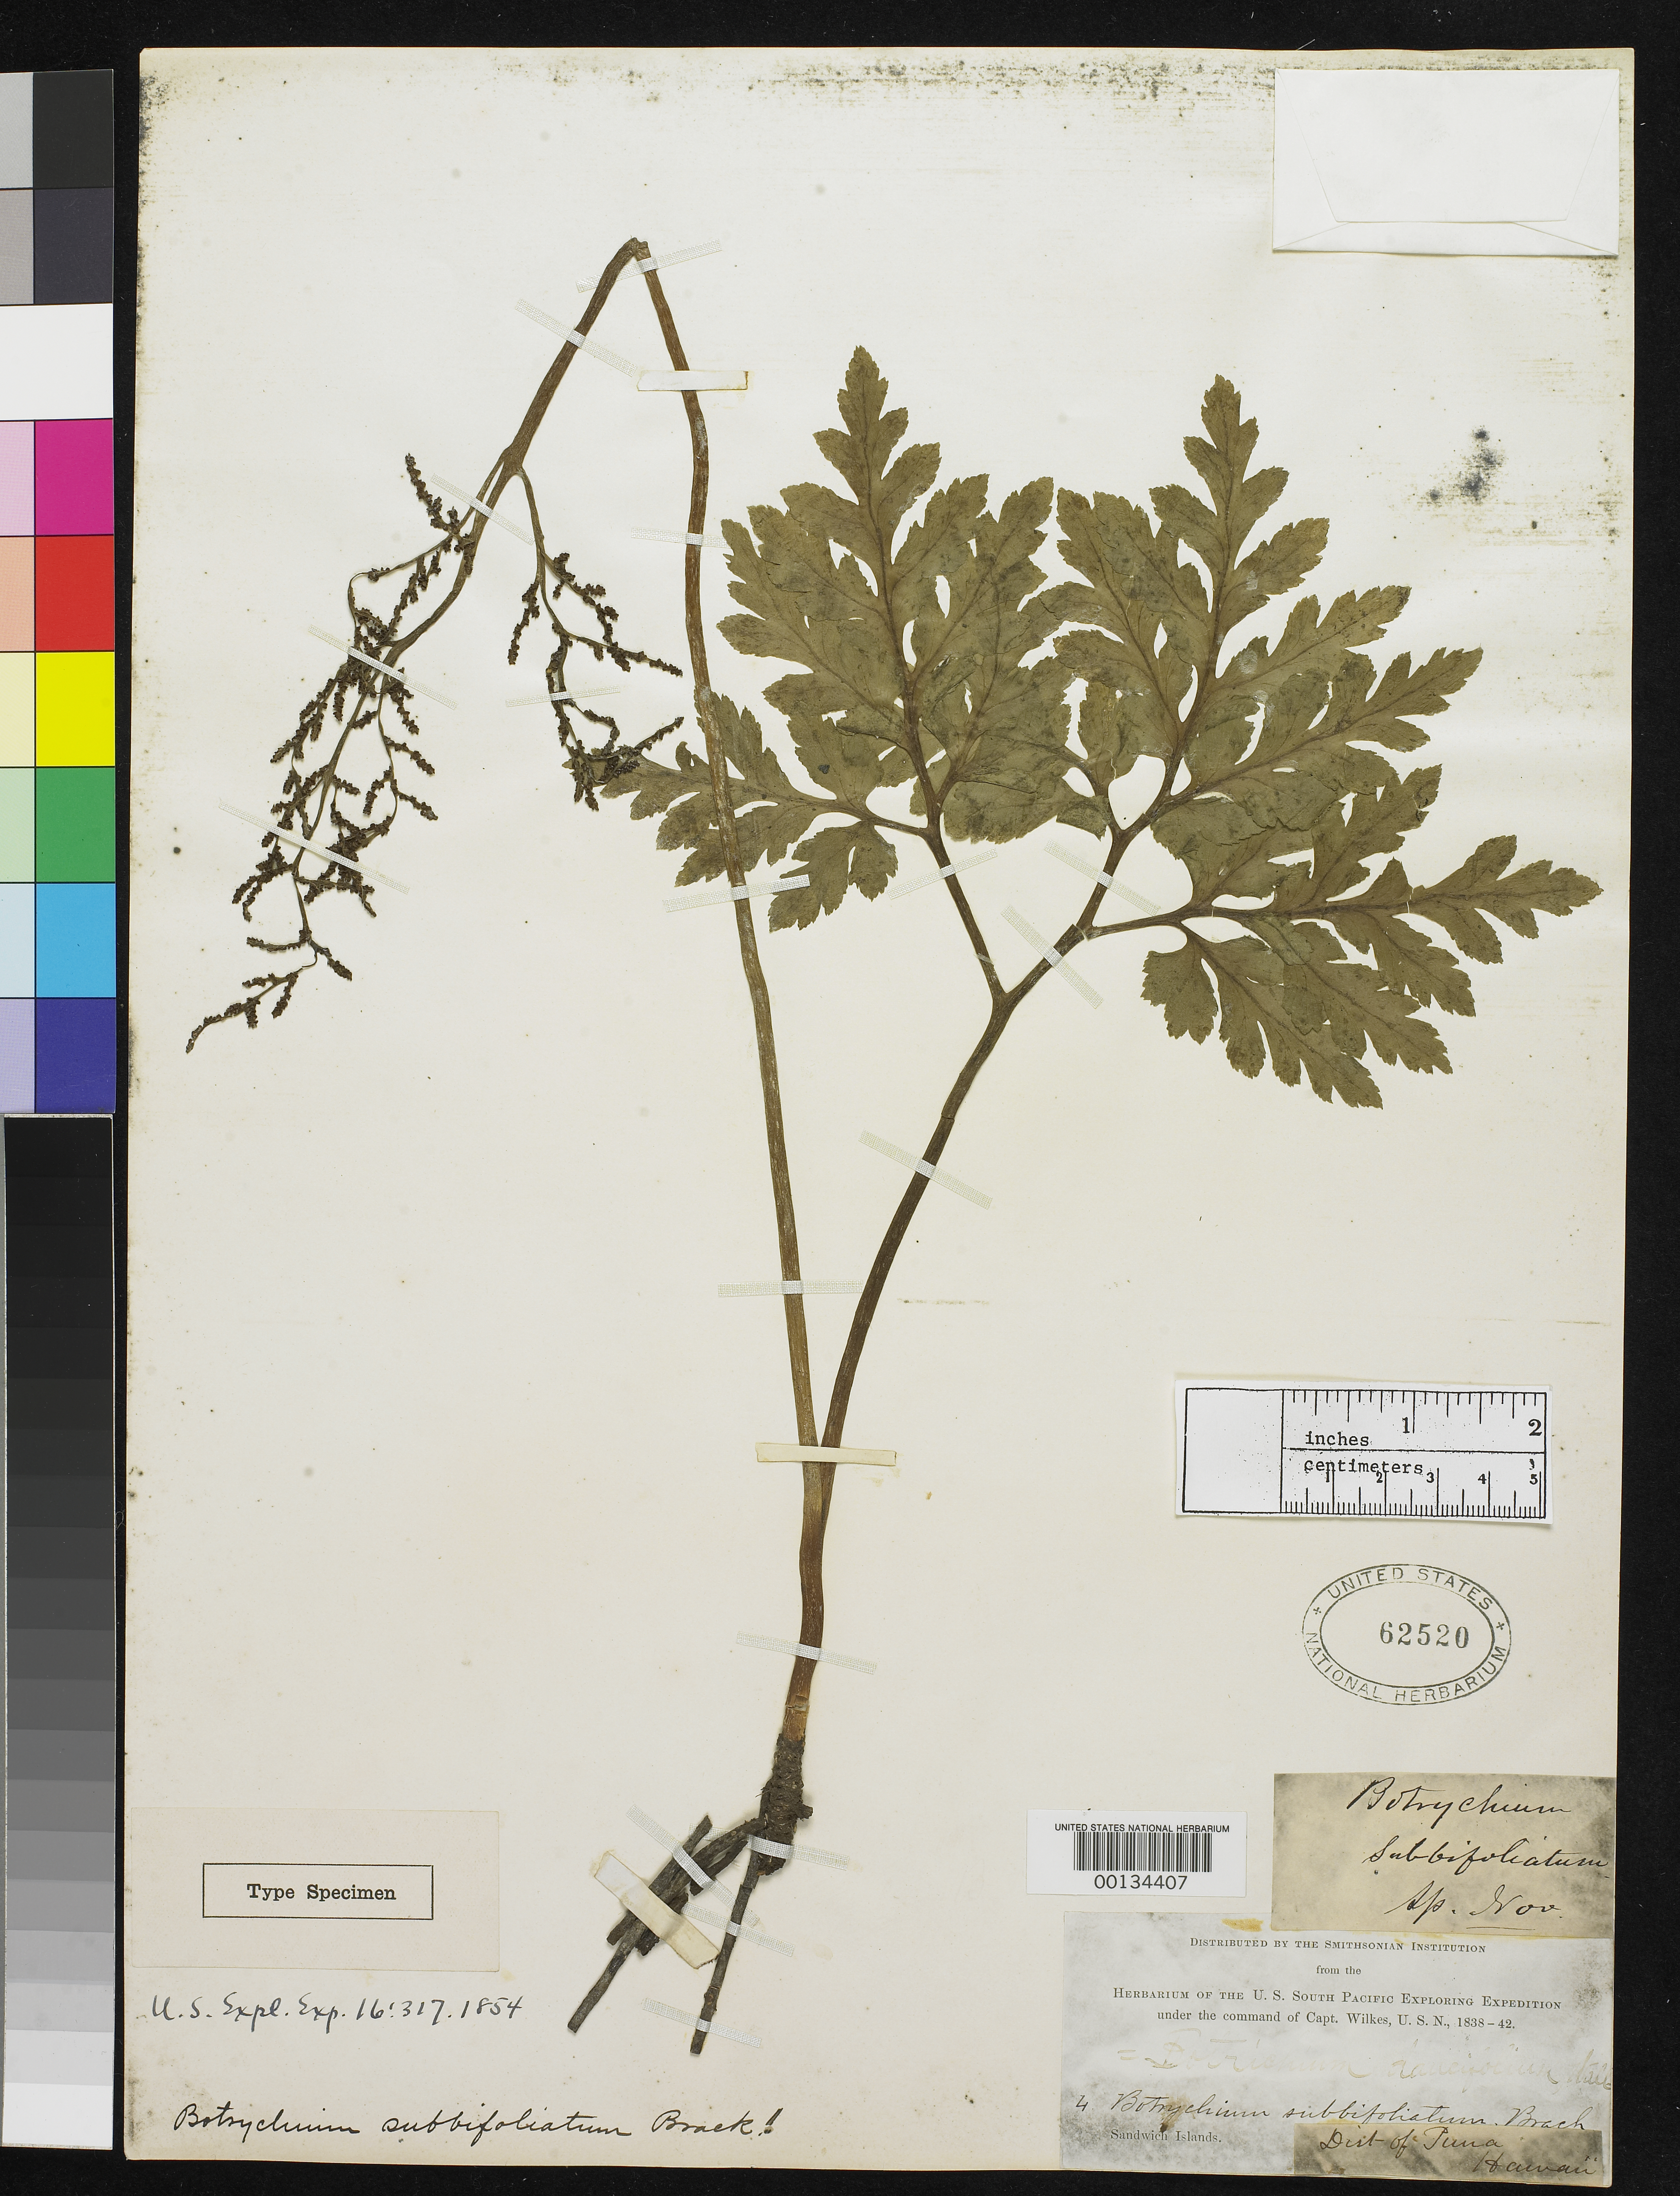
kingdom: Plantae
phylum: Tracheophyta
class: Polypodiopsida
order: Ophioglossales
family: Ophioglossaceae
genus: Botrychium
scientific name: Botrychium subbifoliatum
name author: Brack. in Wilkes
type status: Holotype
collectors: Wilkes Explor. Exped.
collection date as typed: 1838 to -- --- 1842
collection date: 1838/1842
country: United States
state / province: Hawaii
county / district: Hawaii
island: Hawaii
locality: Puna Dist.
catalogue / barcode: US 62520